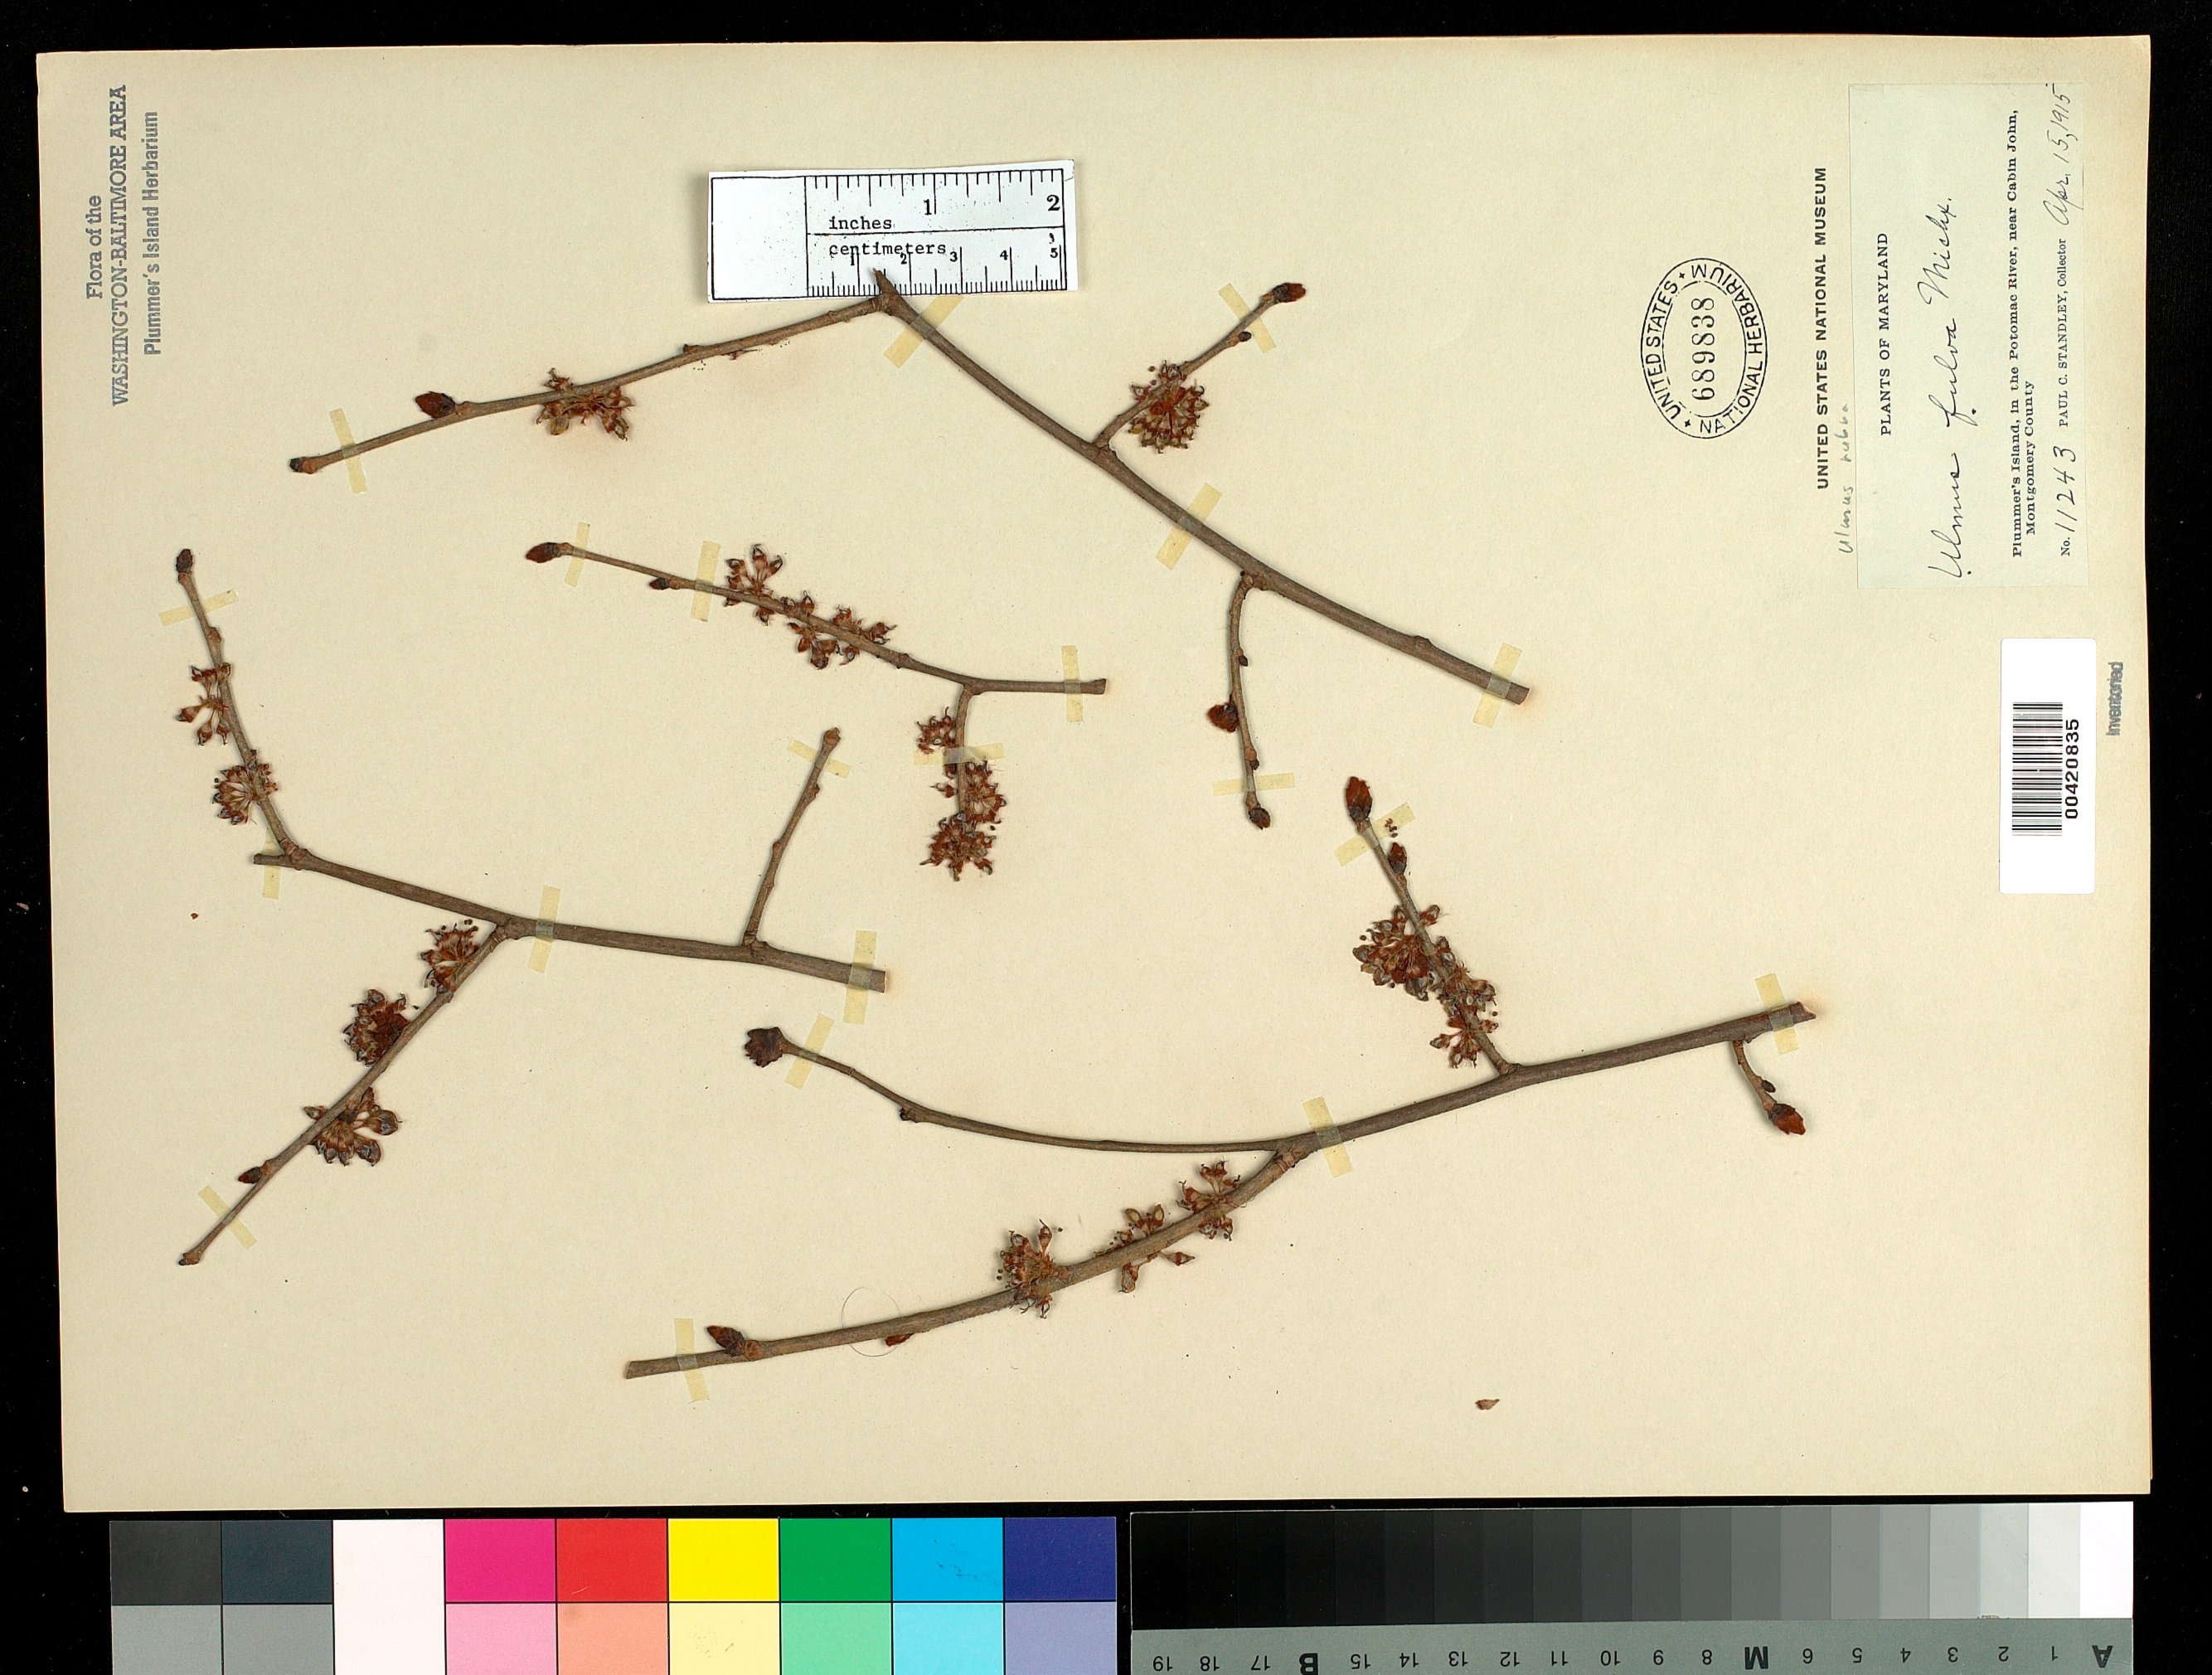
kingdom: Plantae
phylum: Tracheophyta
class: Magnoliopsida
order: Rosales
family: Ulmaceae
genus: Ulmus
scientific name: Ulmus rubra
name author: Muhl.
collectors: P. C. Standley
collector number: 11243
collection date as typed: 15 Apr 1915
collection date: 1915-04-15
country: United States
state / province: Maryland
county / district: Montgomery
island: Plummers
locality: Plummer's Island C. & O. Canal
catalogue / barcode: US 689838